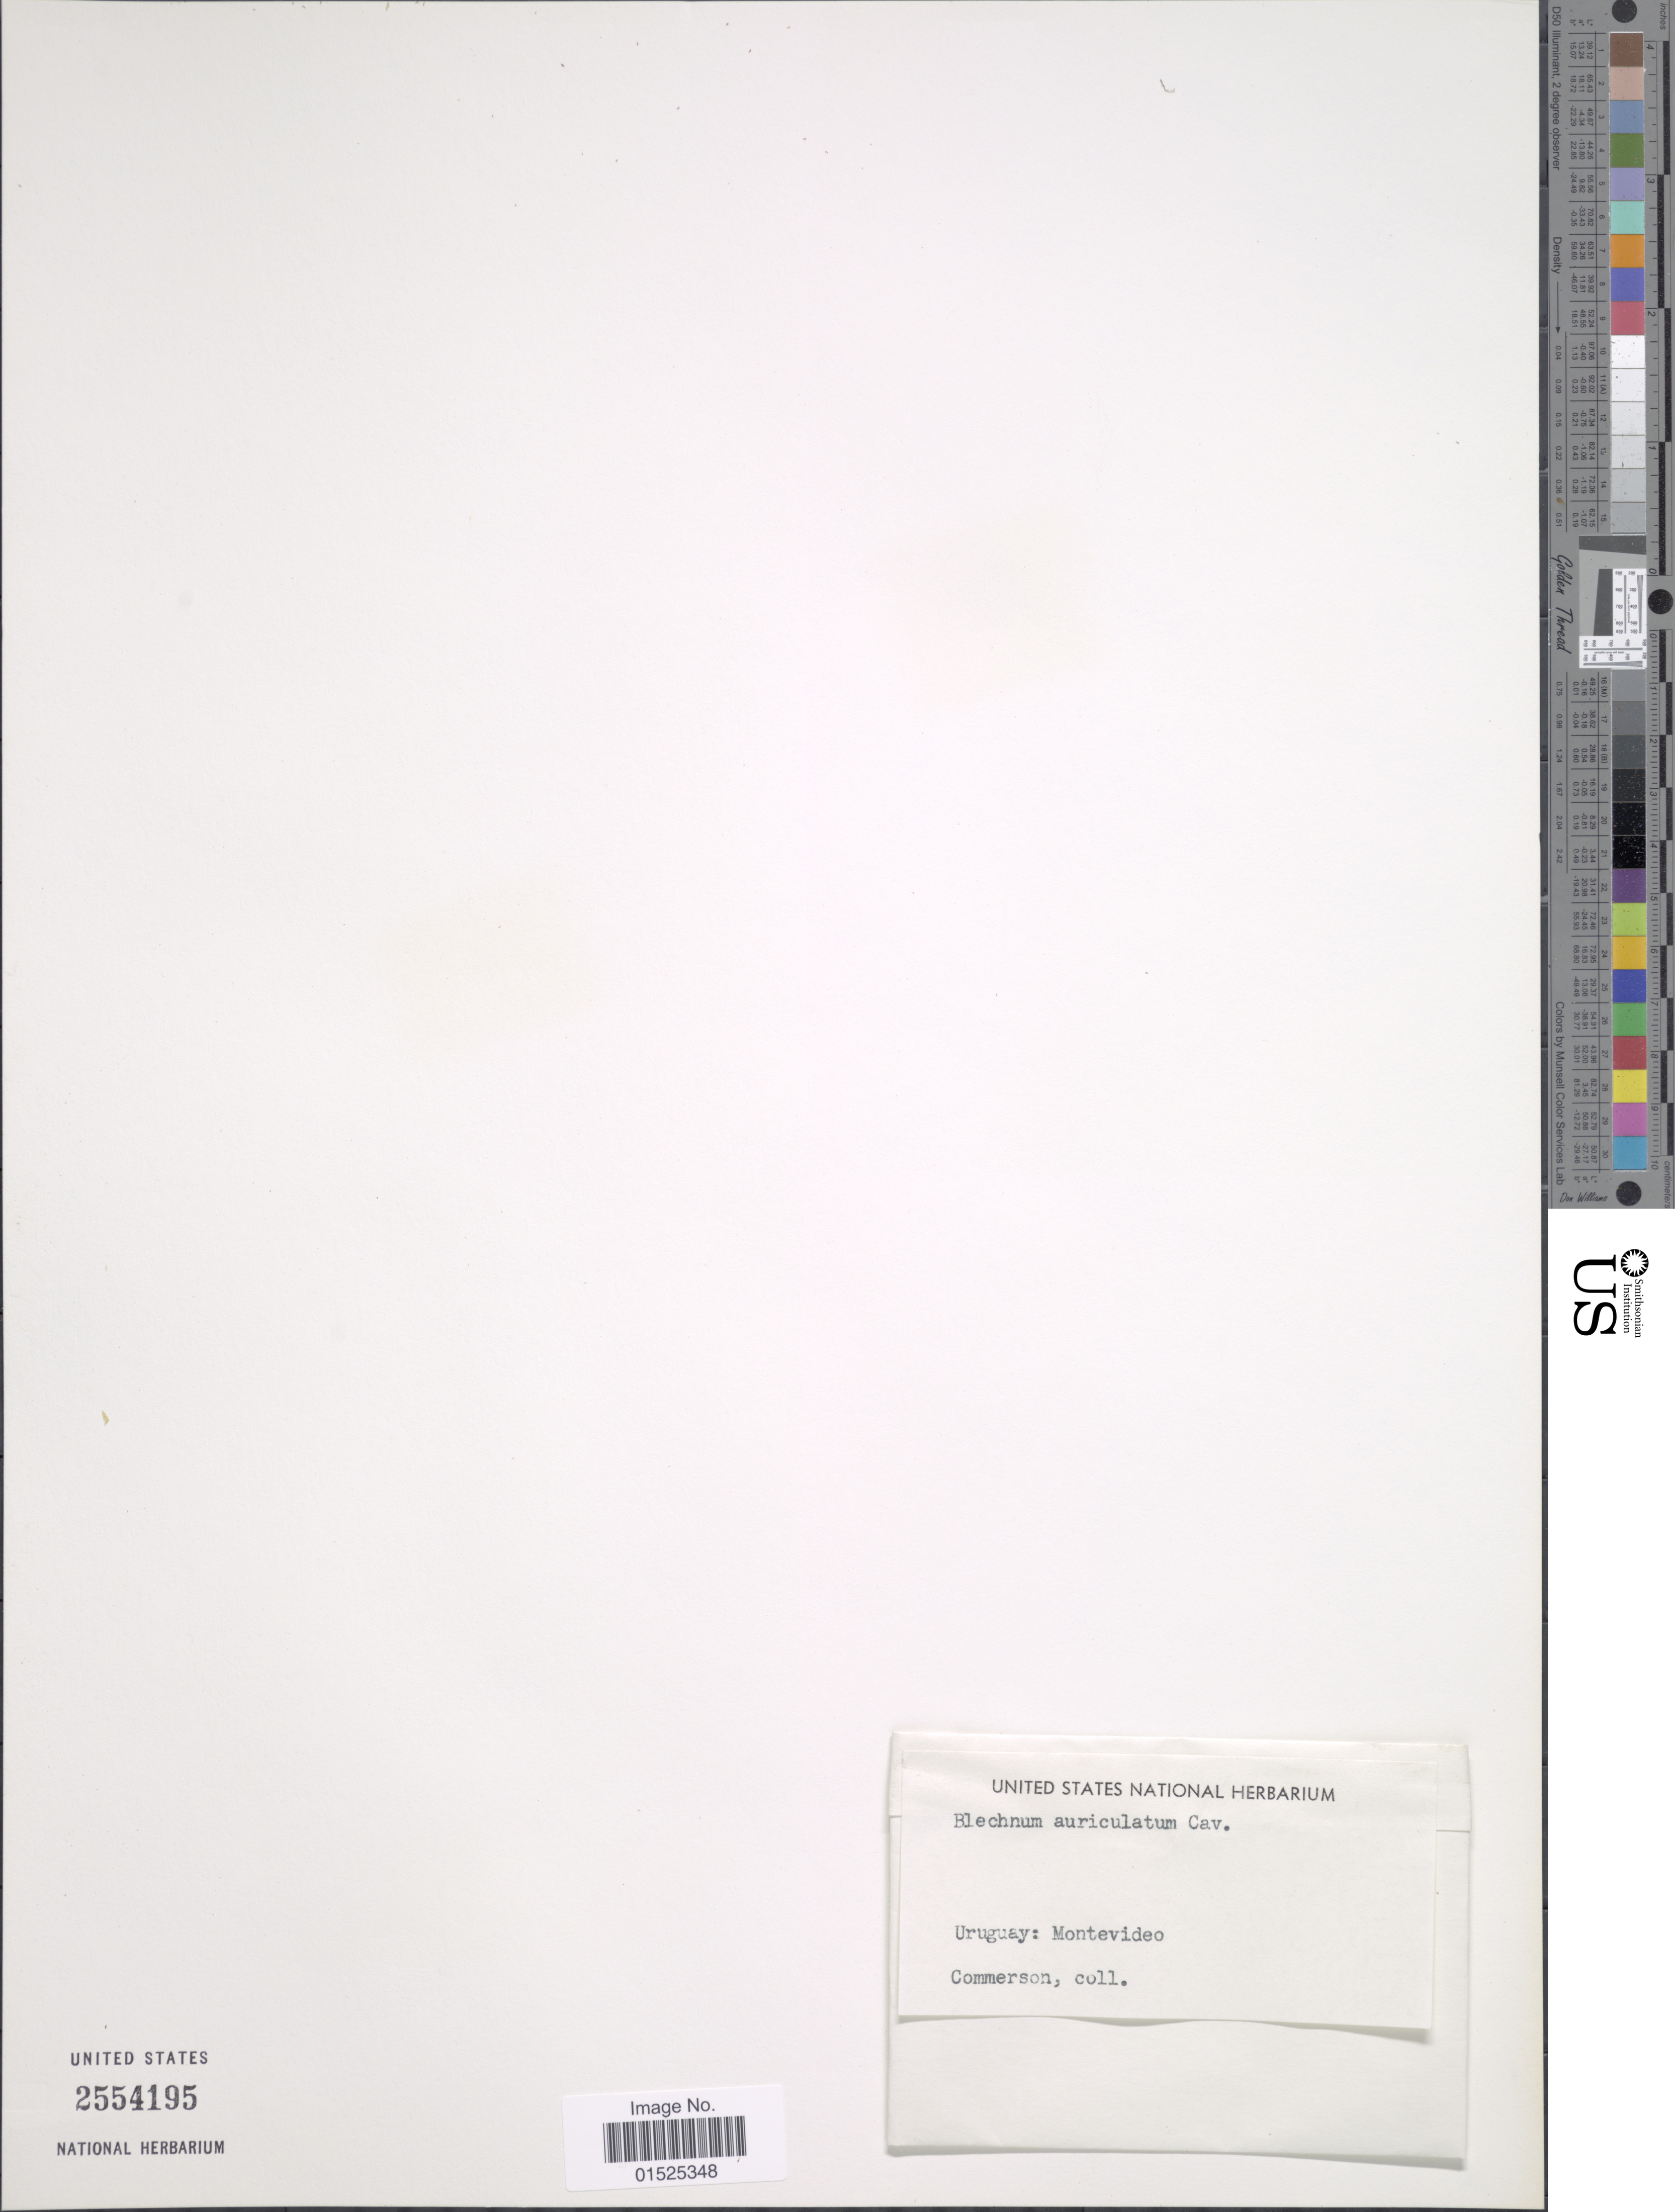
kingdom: Plantae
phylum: Tracheophyta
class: Polypodiopsida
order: Polypodiales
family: Blechnaceae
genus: Blechnum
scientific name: Blechnum australe subsp. auriculatum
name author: (Cav.) de la Sota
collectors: Commerson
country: Uruguay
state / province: Montevideo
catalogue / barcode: US 2554195